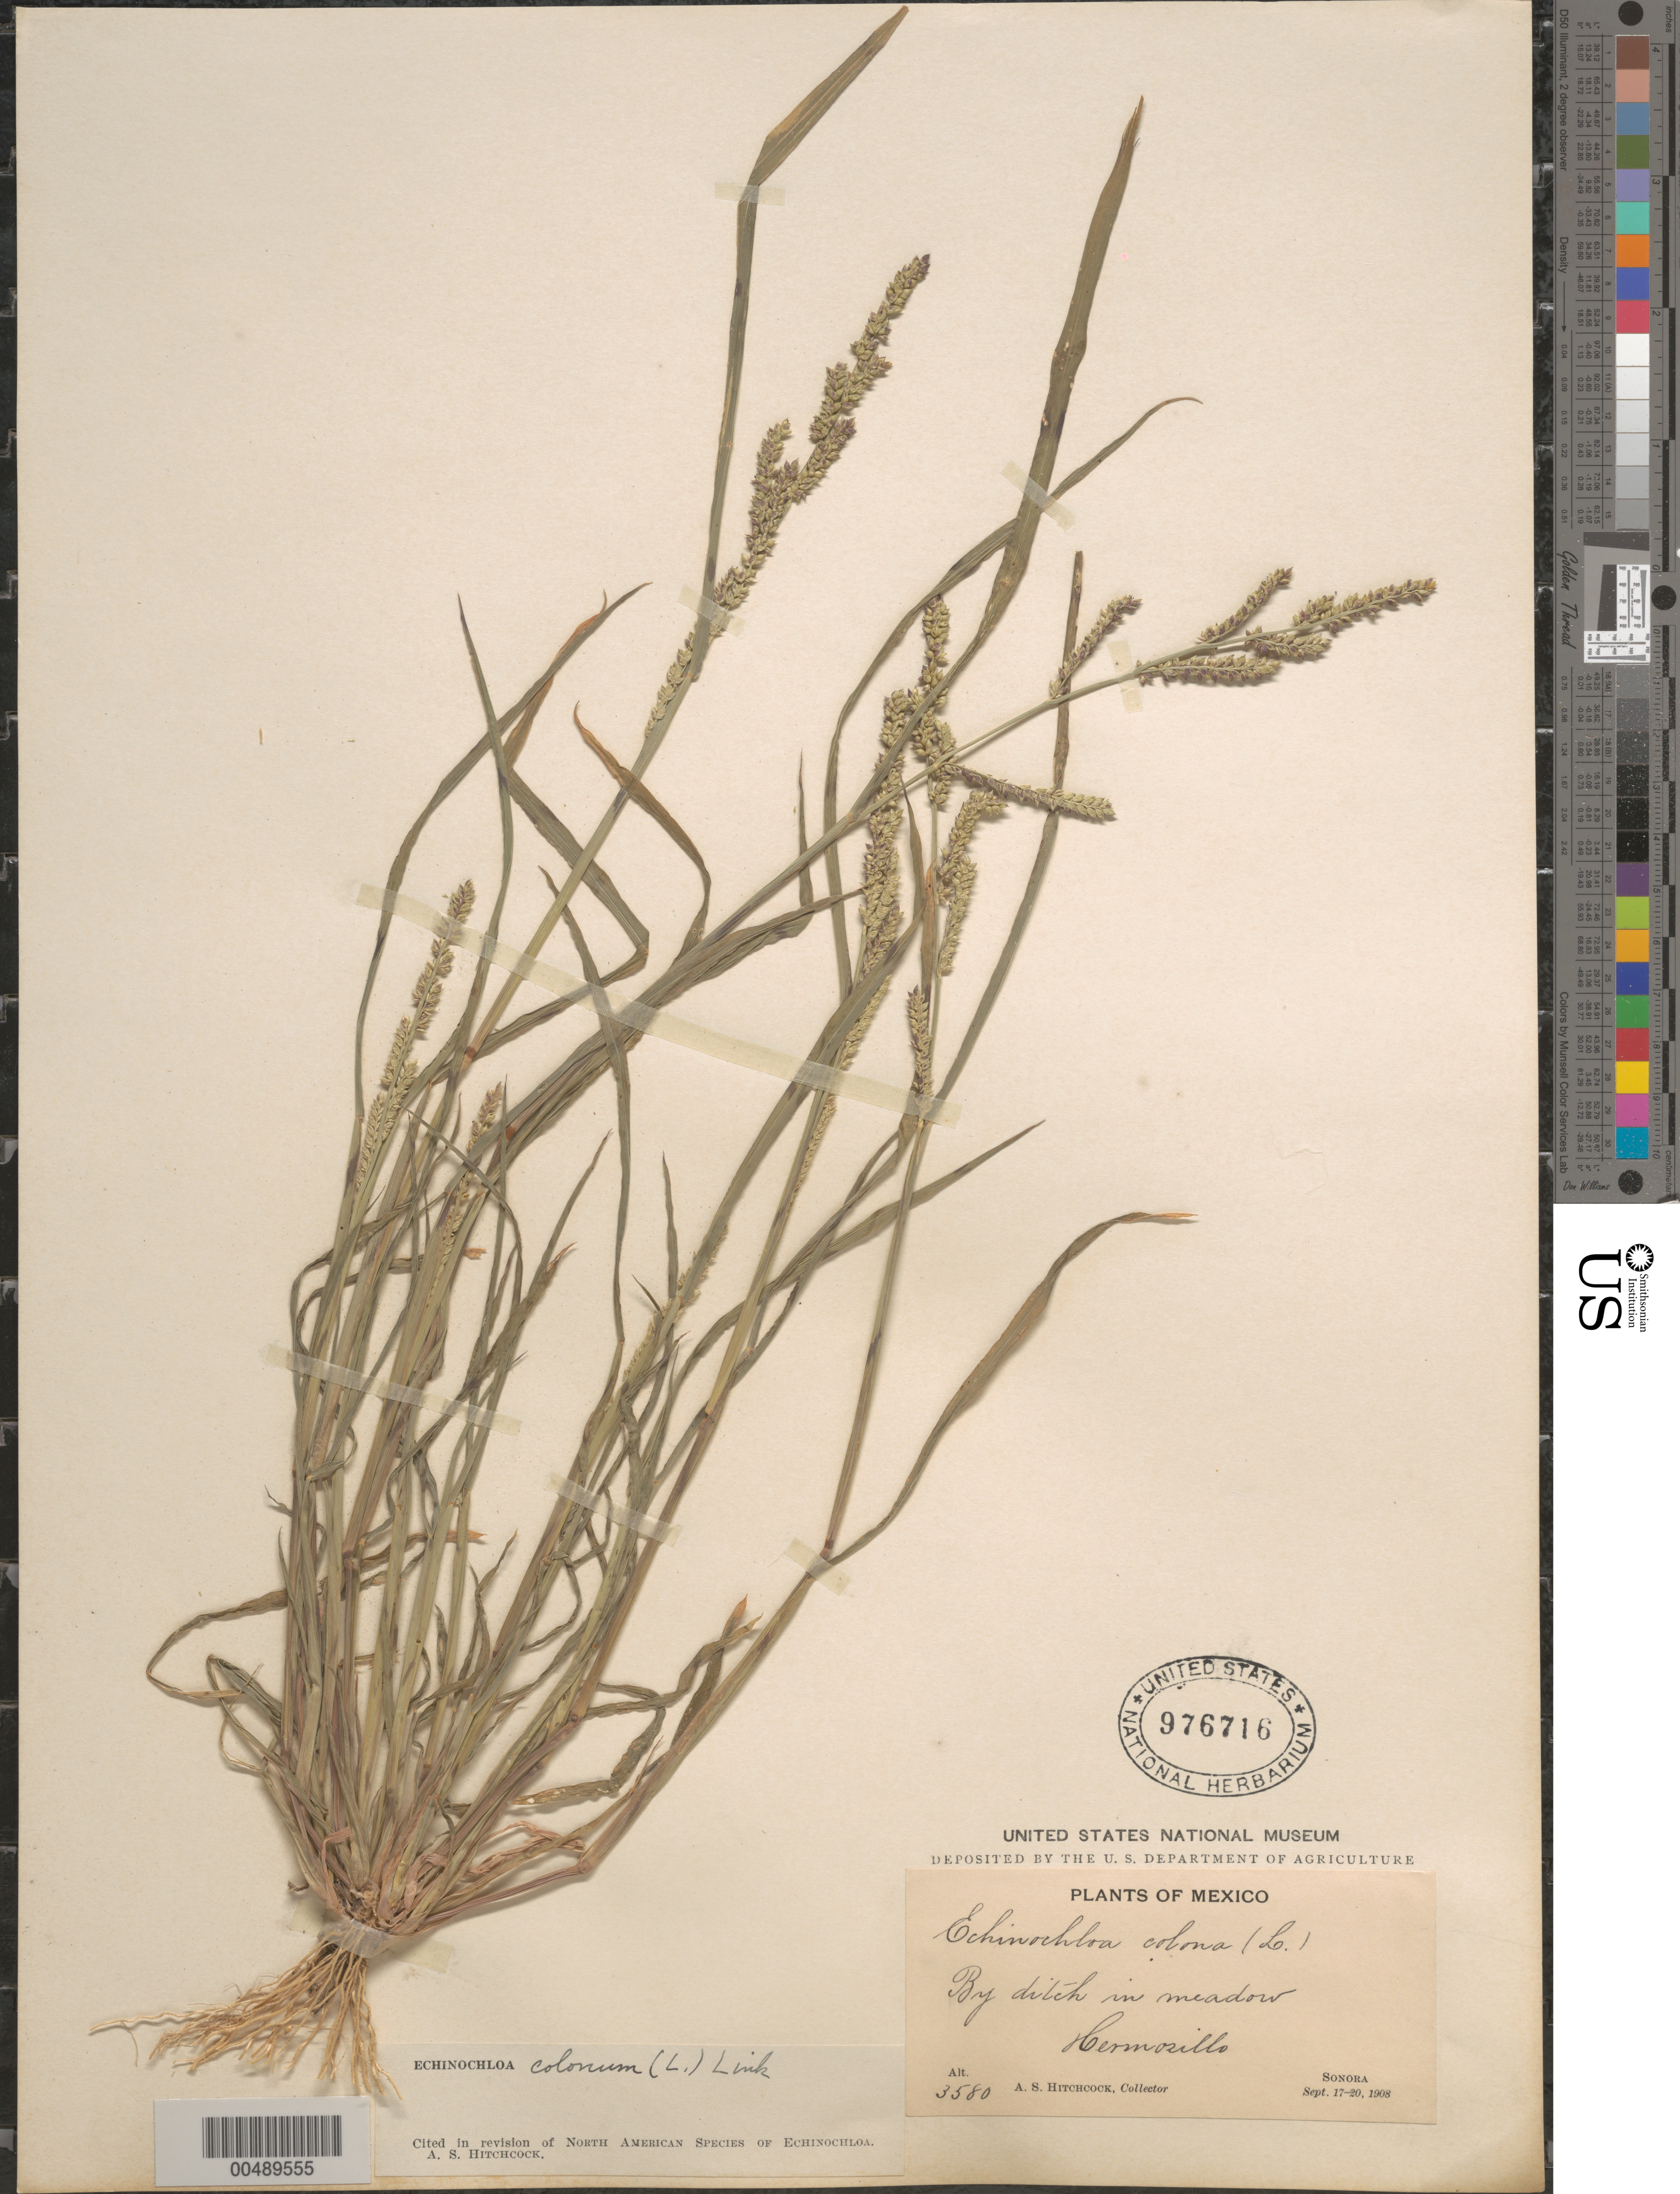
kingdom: Plantae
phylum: Tracheophyta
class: Liliopsida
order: Poales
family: Poaceae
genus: Echinochloa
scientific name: Echinochloa colona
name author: (L.) Link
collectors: A. S. Hitchcock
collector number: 3580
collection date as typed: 17 Sep 1908 to 20 Sep 1908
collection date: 1908-09-17/1908-09-20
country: Mexico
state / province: Sonora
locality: Hermosillo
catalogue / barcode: US 976716